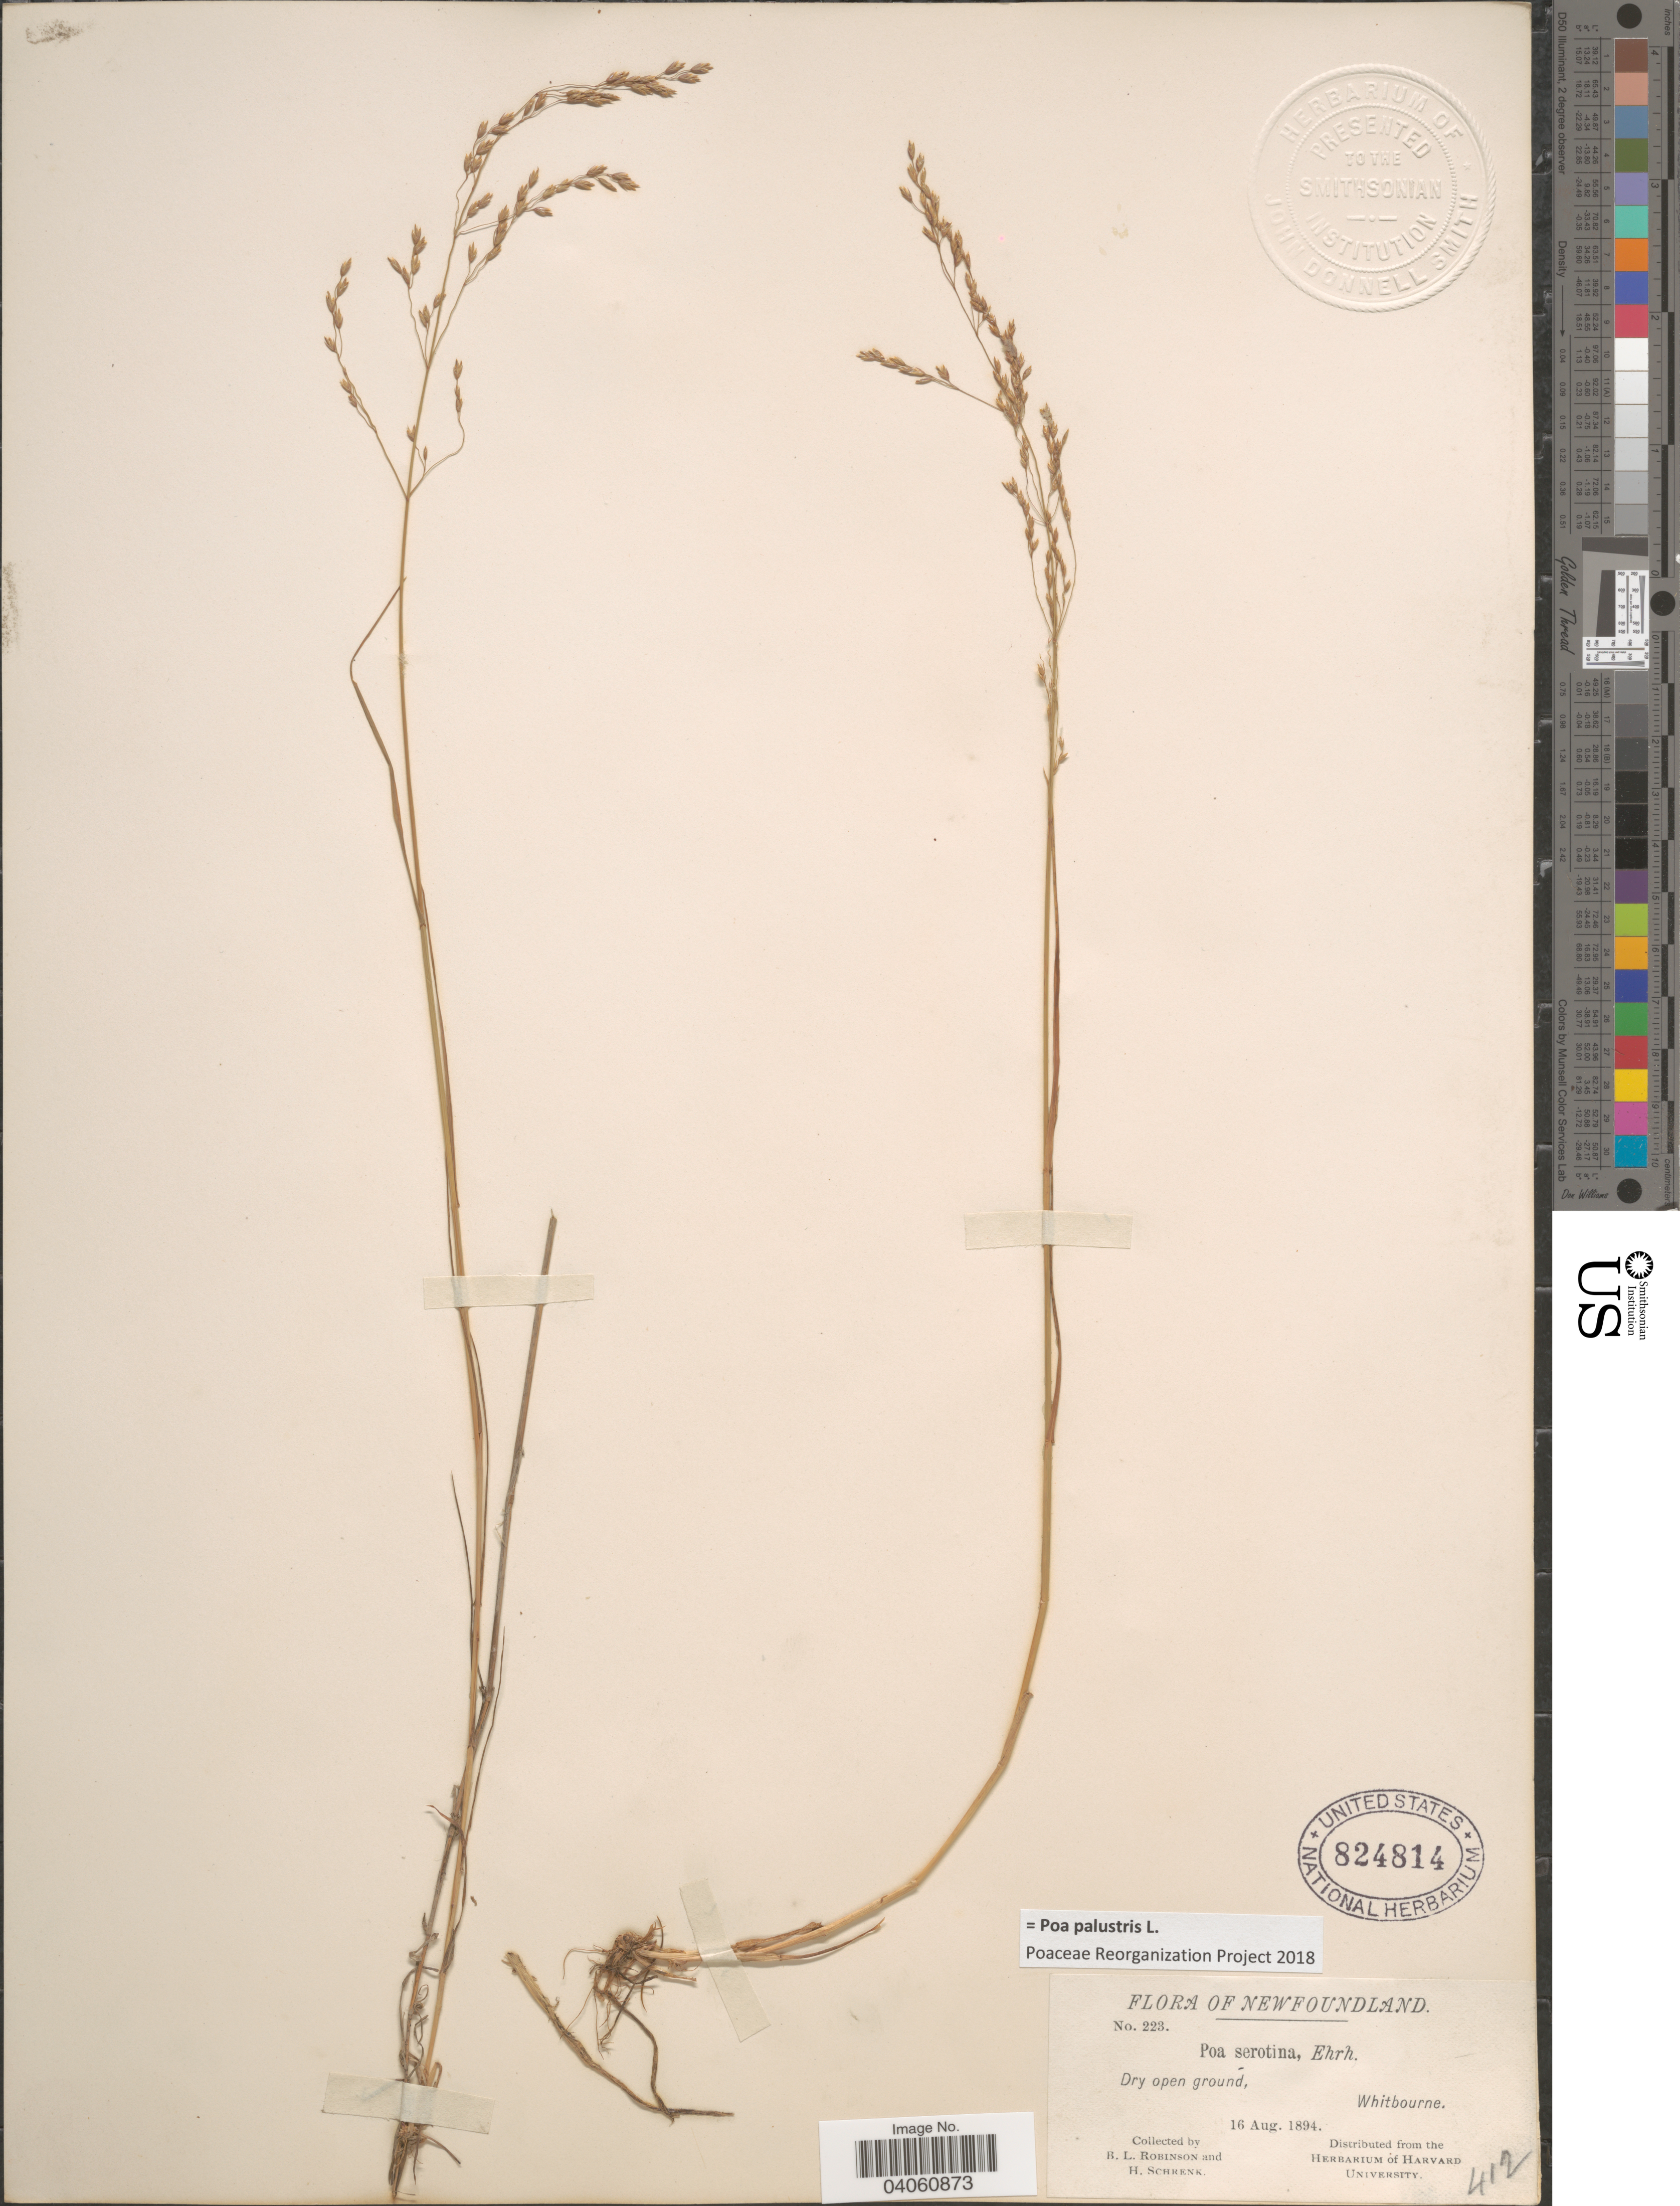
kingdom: Plantae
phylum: Tracheophyta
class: Liliopsida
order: Poales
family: Poaceae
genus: Poa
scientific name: Poa palustris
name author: L.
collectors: B. L. Robinson & H. Schrenk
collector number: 223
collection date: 1894-08-16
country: Canada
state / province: Newfoundland and Labrador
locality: Whitbourne.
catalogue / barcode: US 824814